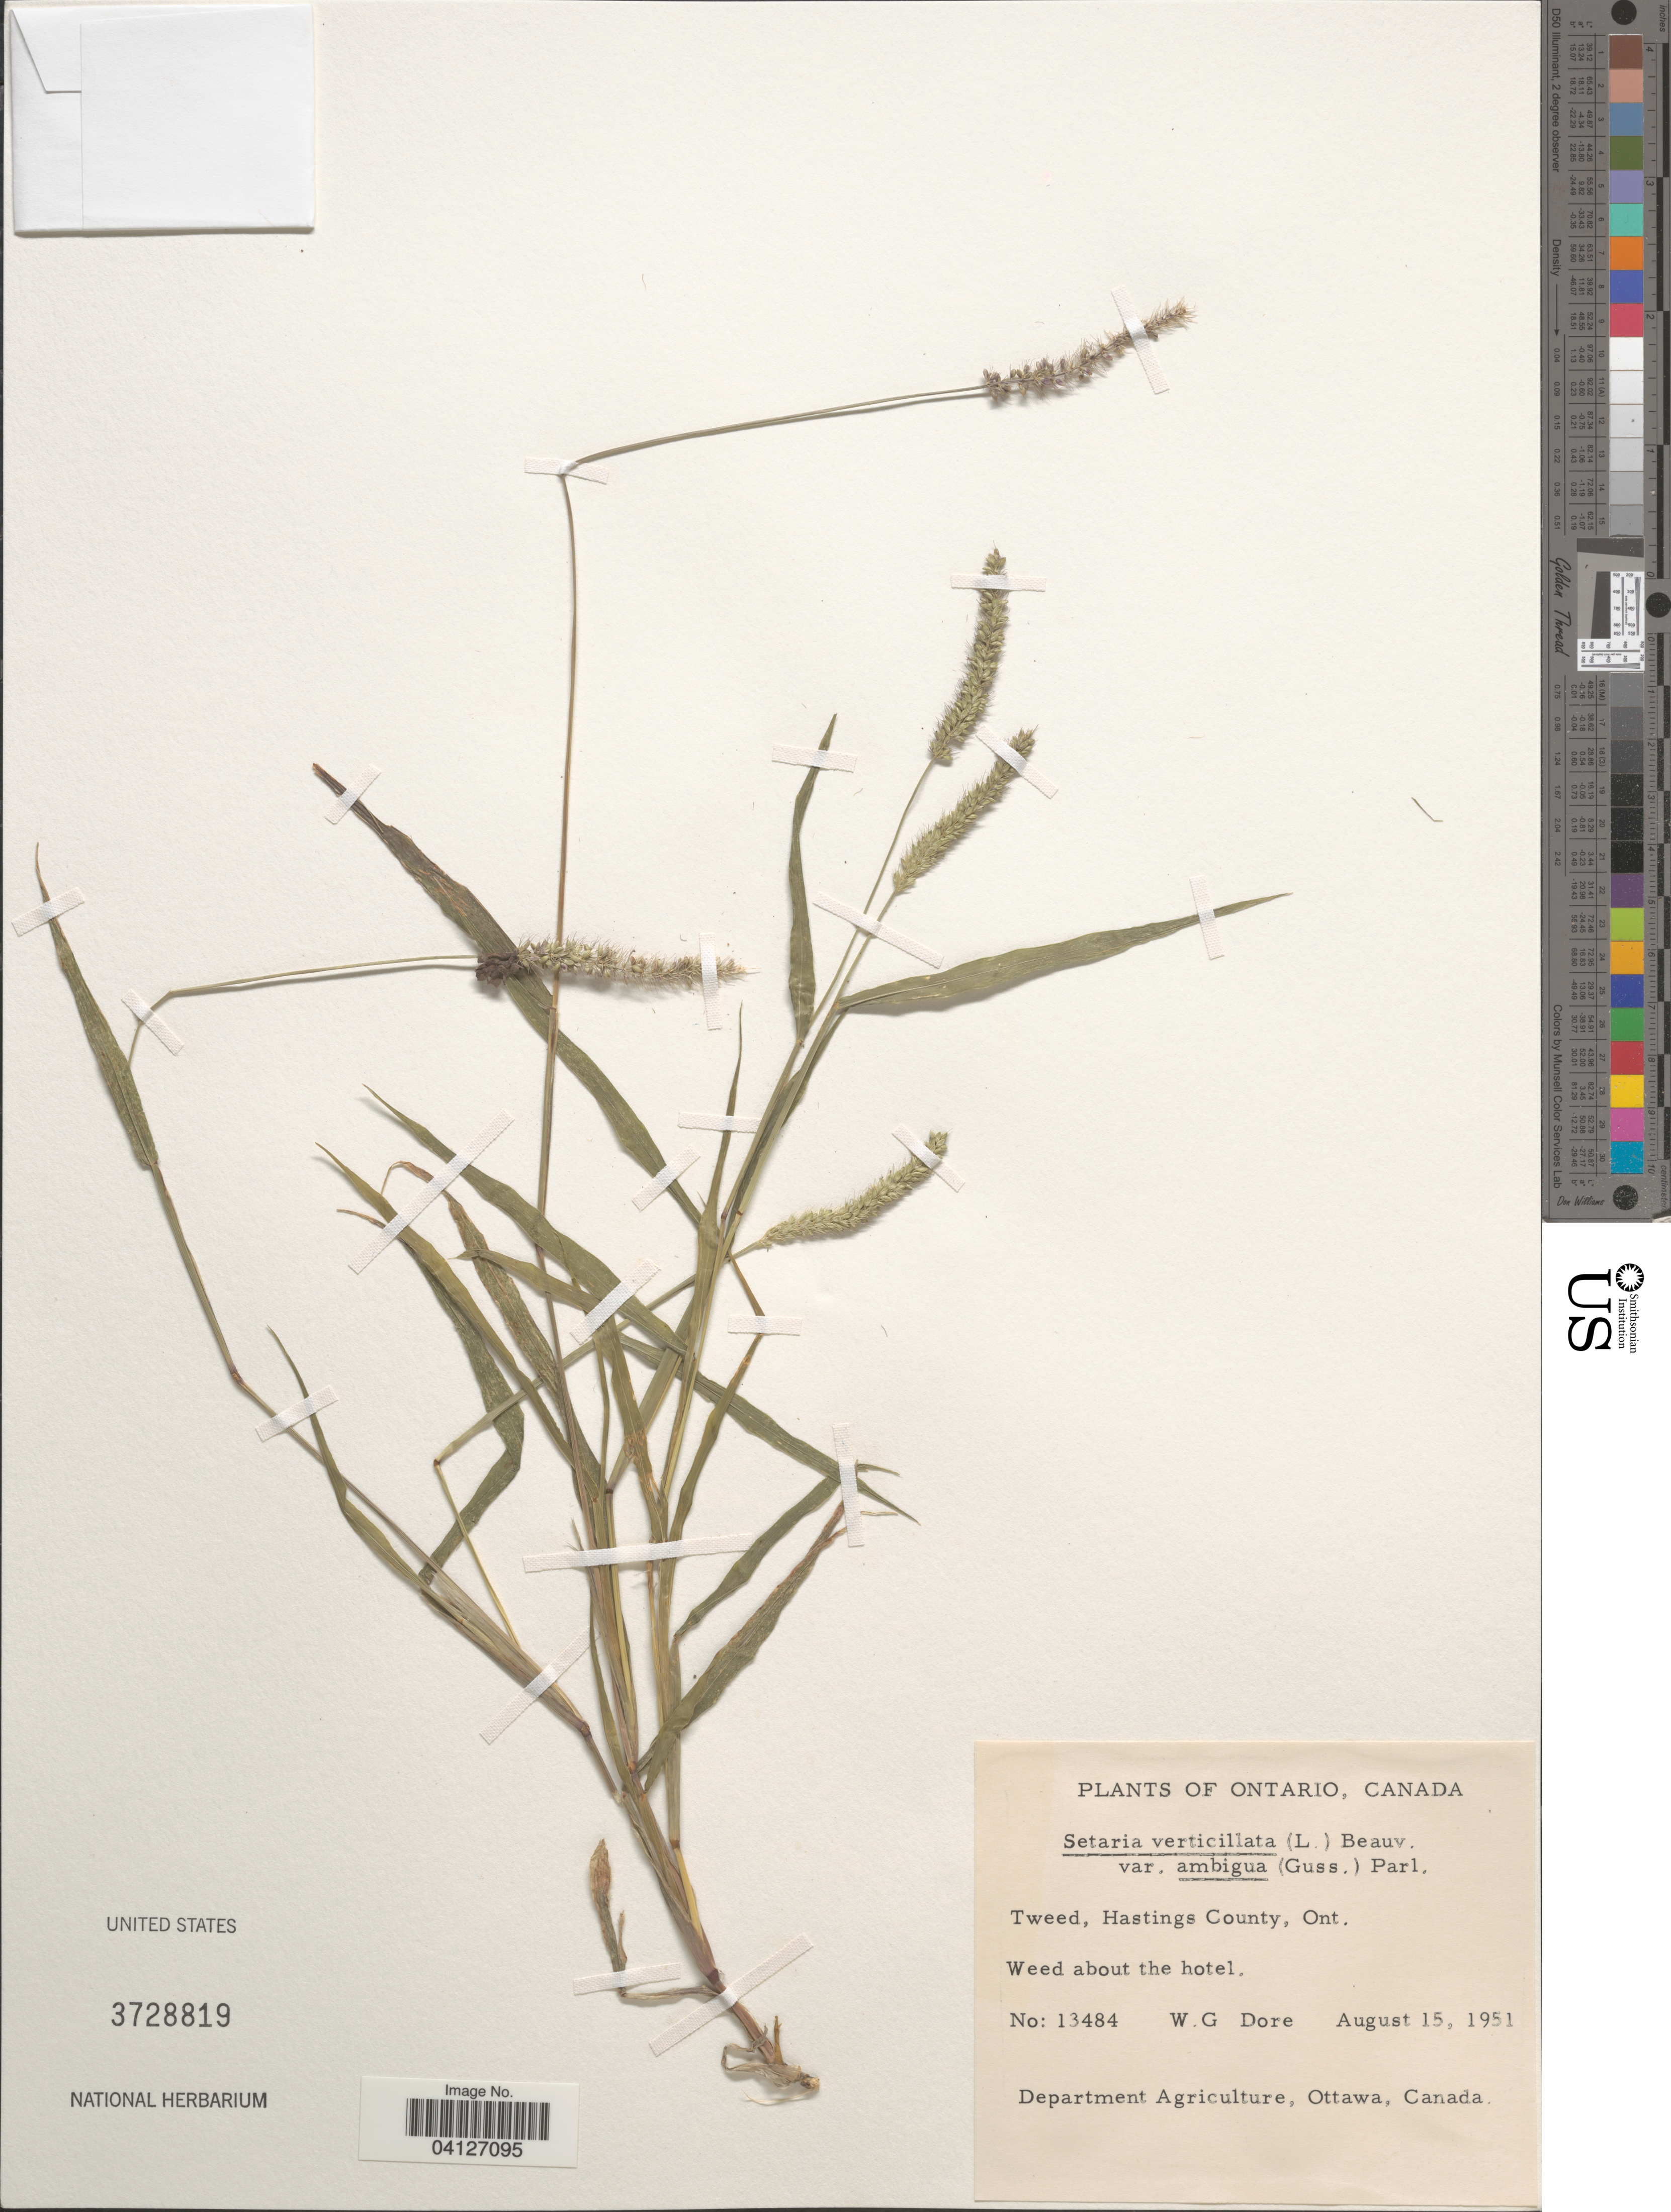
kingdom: Plantae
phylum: Tracheophyta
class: Liliopsida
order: Poales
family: Poaceae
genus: Setaria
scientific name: Setaria verticillata var. ambigua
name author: (Gussone) Parl.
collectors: W. Dore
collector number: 13484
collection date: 1951-08-15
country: Canada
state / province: Ontario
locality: Tweed, Hastings County. Weed about the hotel.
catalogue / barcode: US 3728819